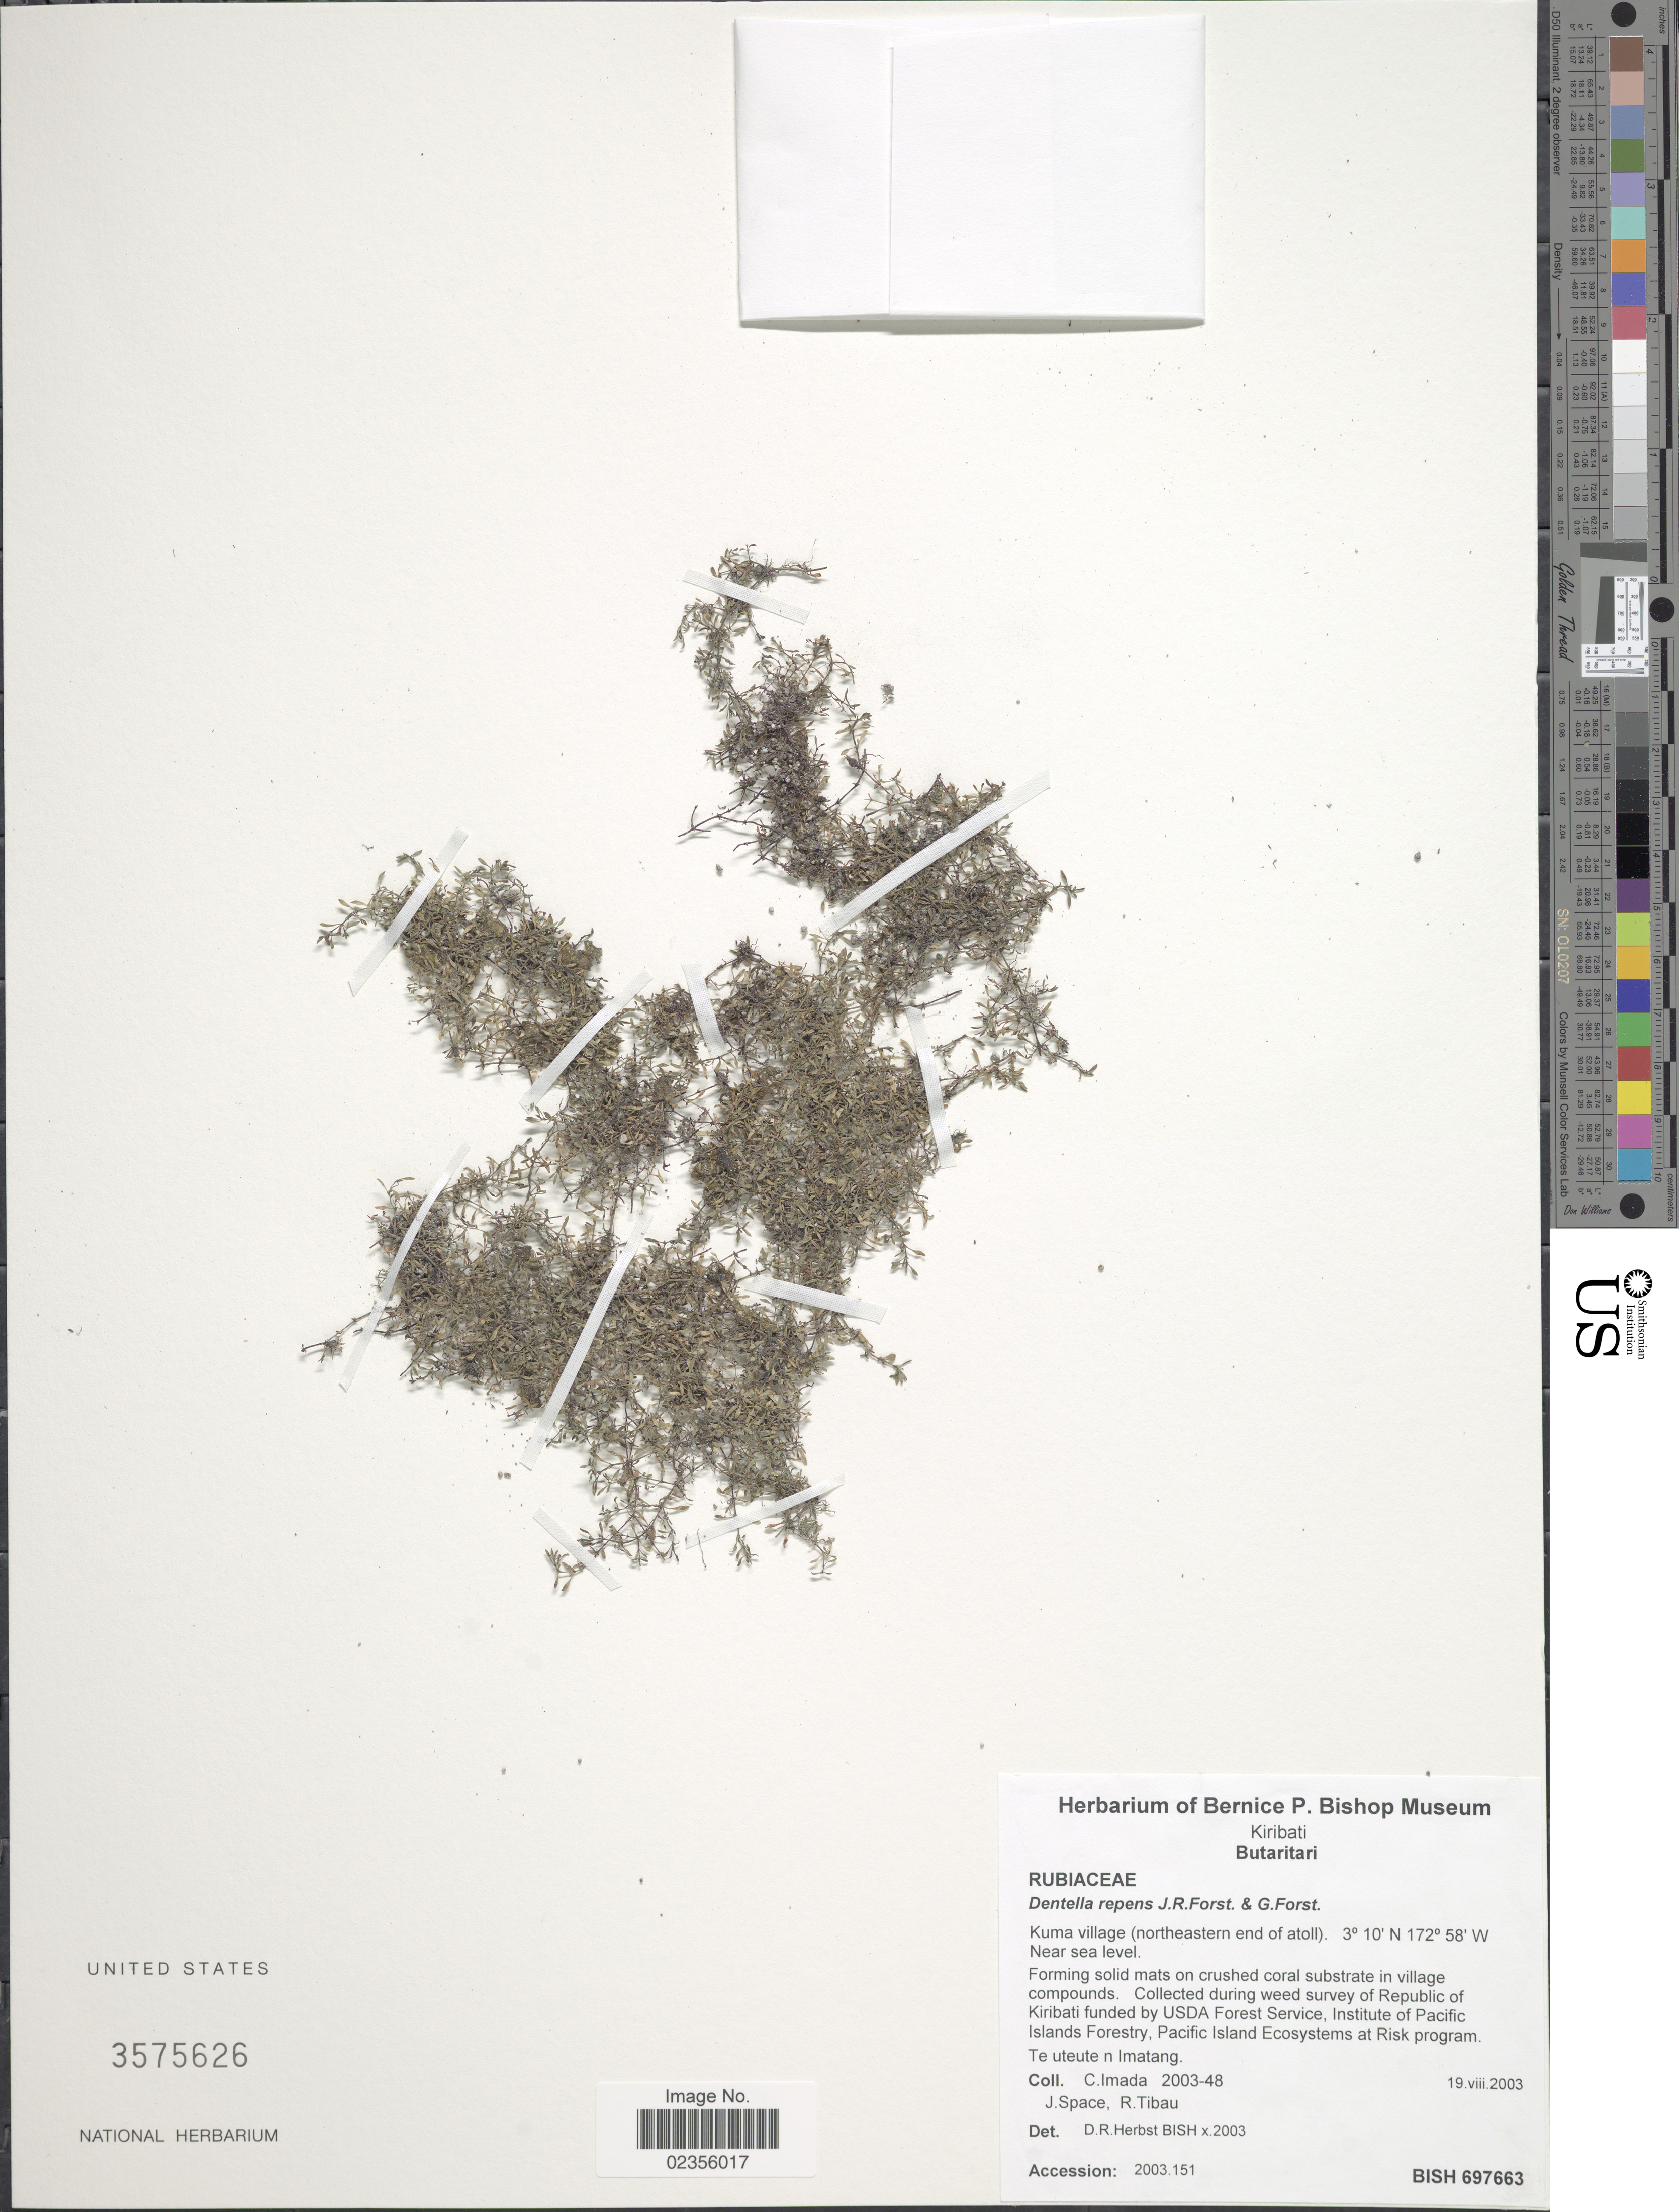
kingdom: Plantae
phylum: Tracheophyta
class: Magnoliopsida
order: Gentianales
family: Rubiaceae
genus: Dentella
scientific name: Dentella repens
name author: J.R. Forst. & G. Forst.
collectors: C. Imada, J. Space & R. Tibau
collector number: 2003-48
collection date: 2003-08-19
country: Kiribati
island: Butaritari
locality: Kiribati. Butaritari. Kuma village (northeast end of atoll)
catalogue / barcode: US 3575626